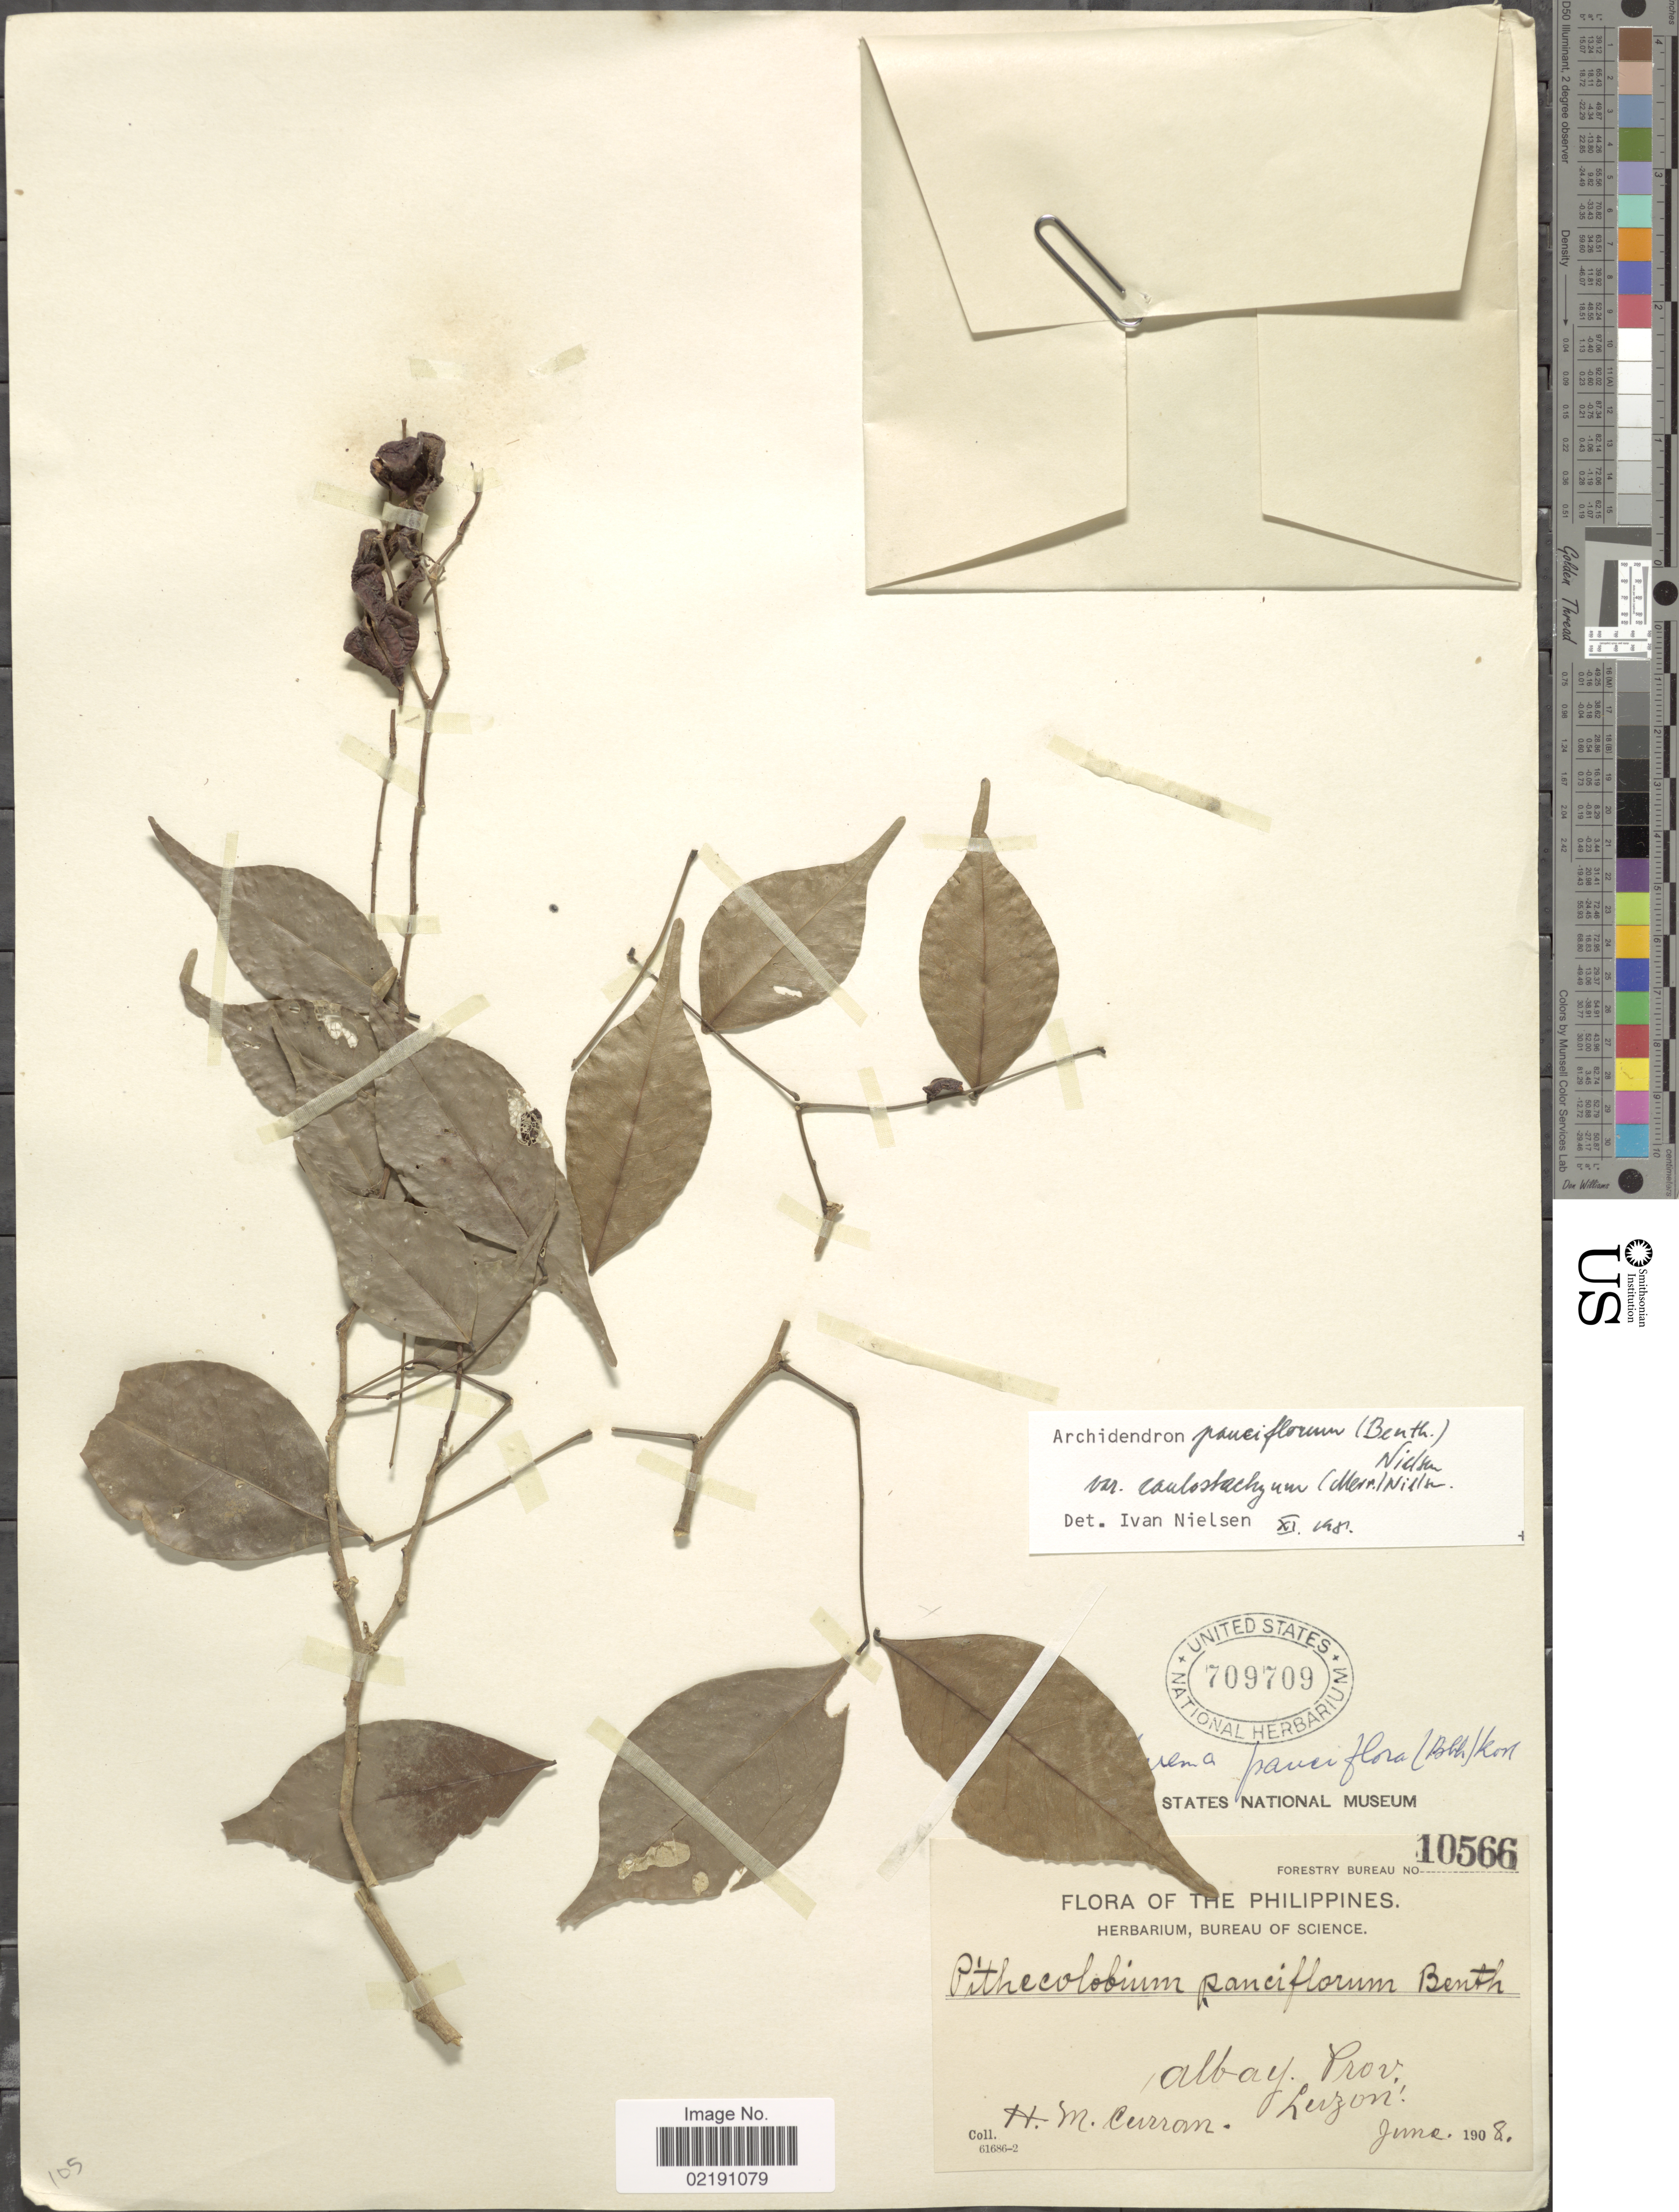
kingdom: Plantae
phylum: Tracheophyta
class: Magnoliopsida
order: Fabales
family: Fabaceae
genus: Archidendron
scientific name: Archidendron pauciflorum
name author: (Benth.) I.C. Nielsen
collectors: H. M. Curran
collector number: Forestry Bureau 10566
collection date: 1908-06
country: Philippines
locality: Albay Prov., Luzon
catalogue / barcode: US 709709